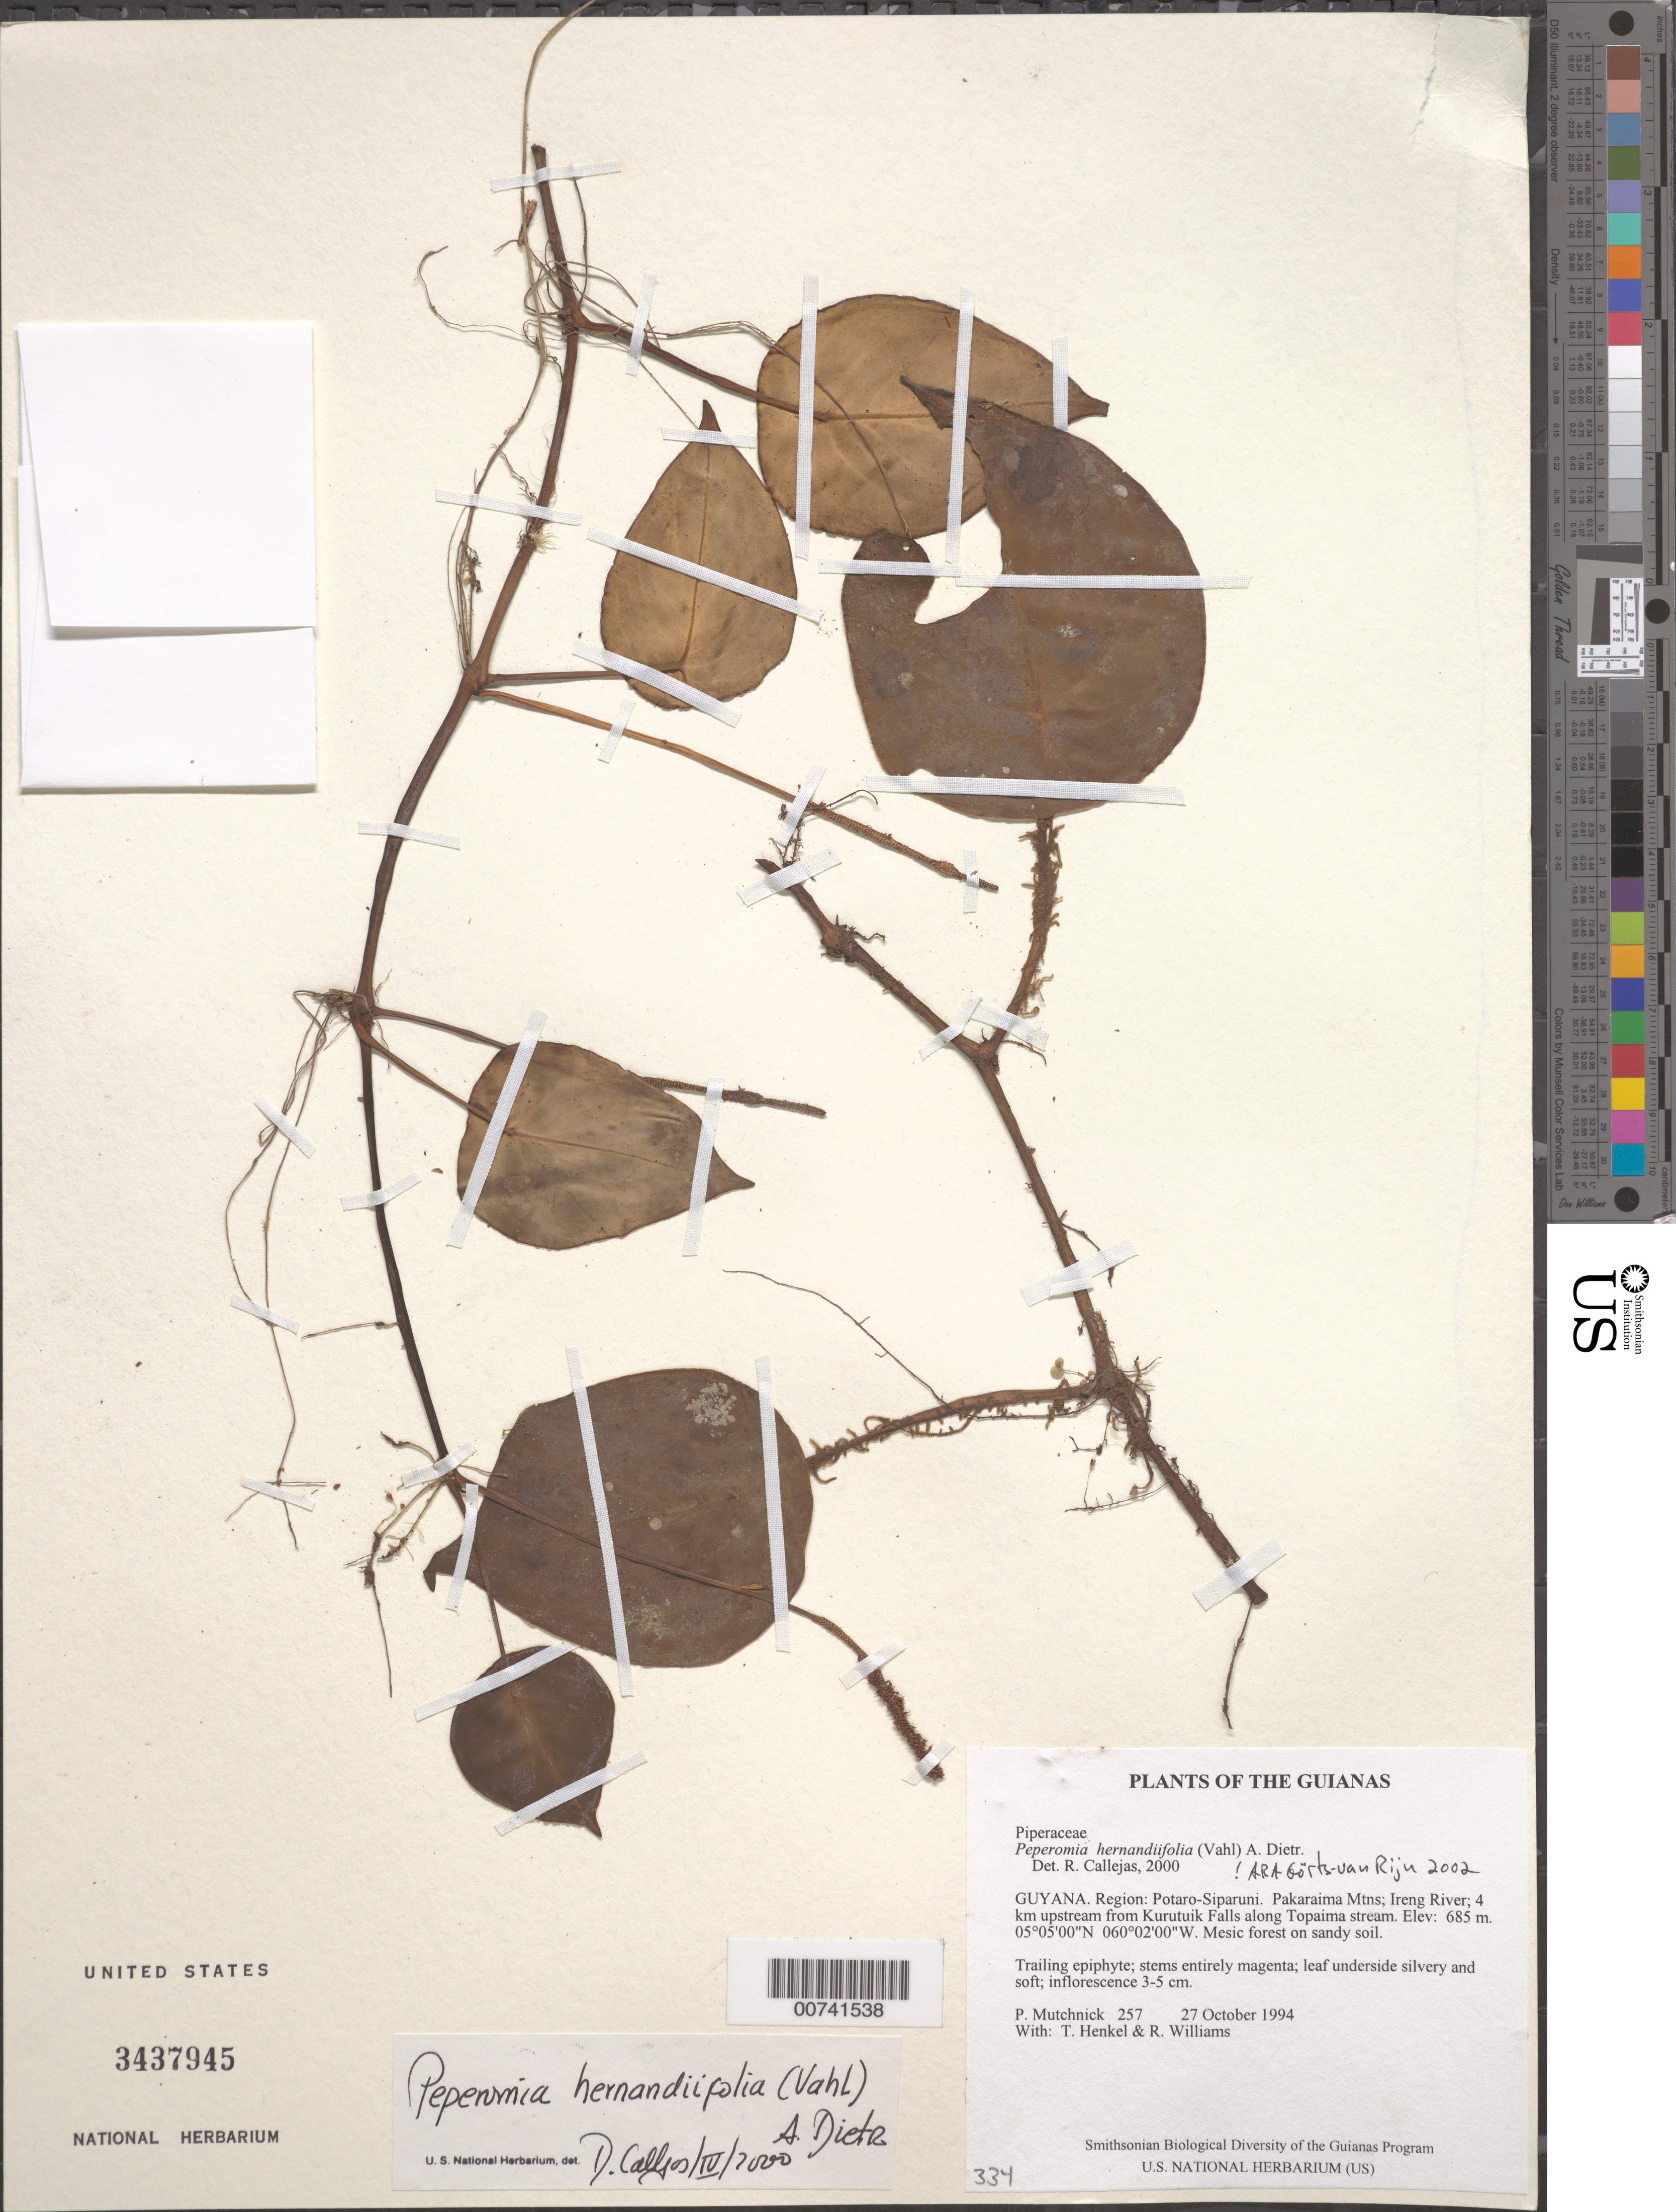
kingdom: Plantae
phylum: Tracheophyta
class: Magnoliopsida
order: Piperales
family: Piperaceae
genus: Peperomia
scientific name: Peperomia hernandiifolia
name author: (Vahl) A. Dietr.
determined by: Görts-van Rijn, A. R. A.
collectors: P. Mutchnick, T. Henkel & R. Williams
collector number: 257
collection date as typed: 27 October 1994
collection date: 1994-10-27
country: Guyana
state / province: Potaro-Siparuni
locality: Pakaraima Mtns; Ireng River; 4 km upstream from Kurutuik Falls along Topaima stream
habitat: Mesic forest on sandy soil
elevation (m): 685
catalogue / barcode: US 3437945